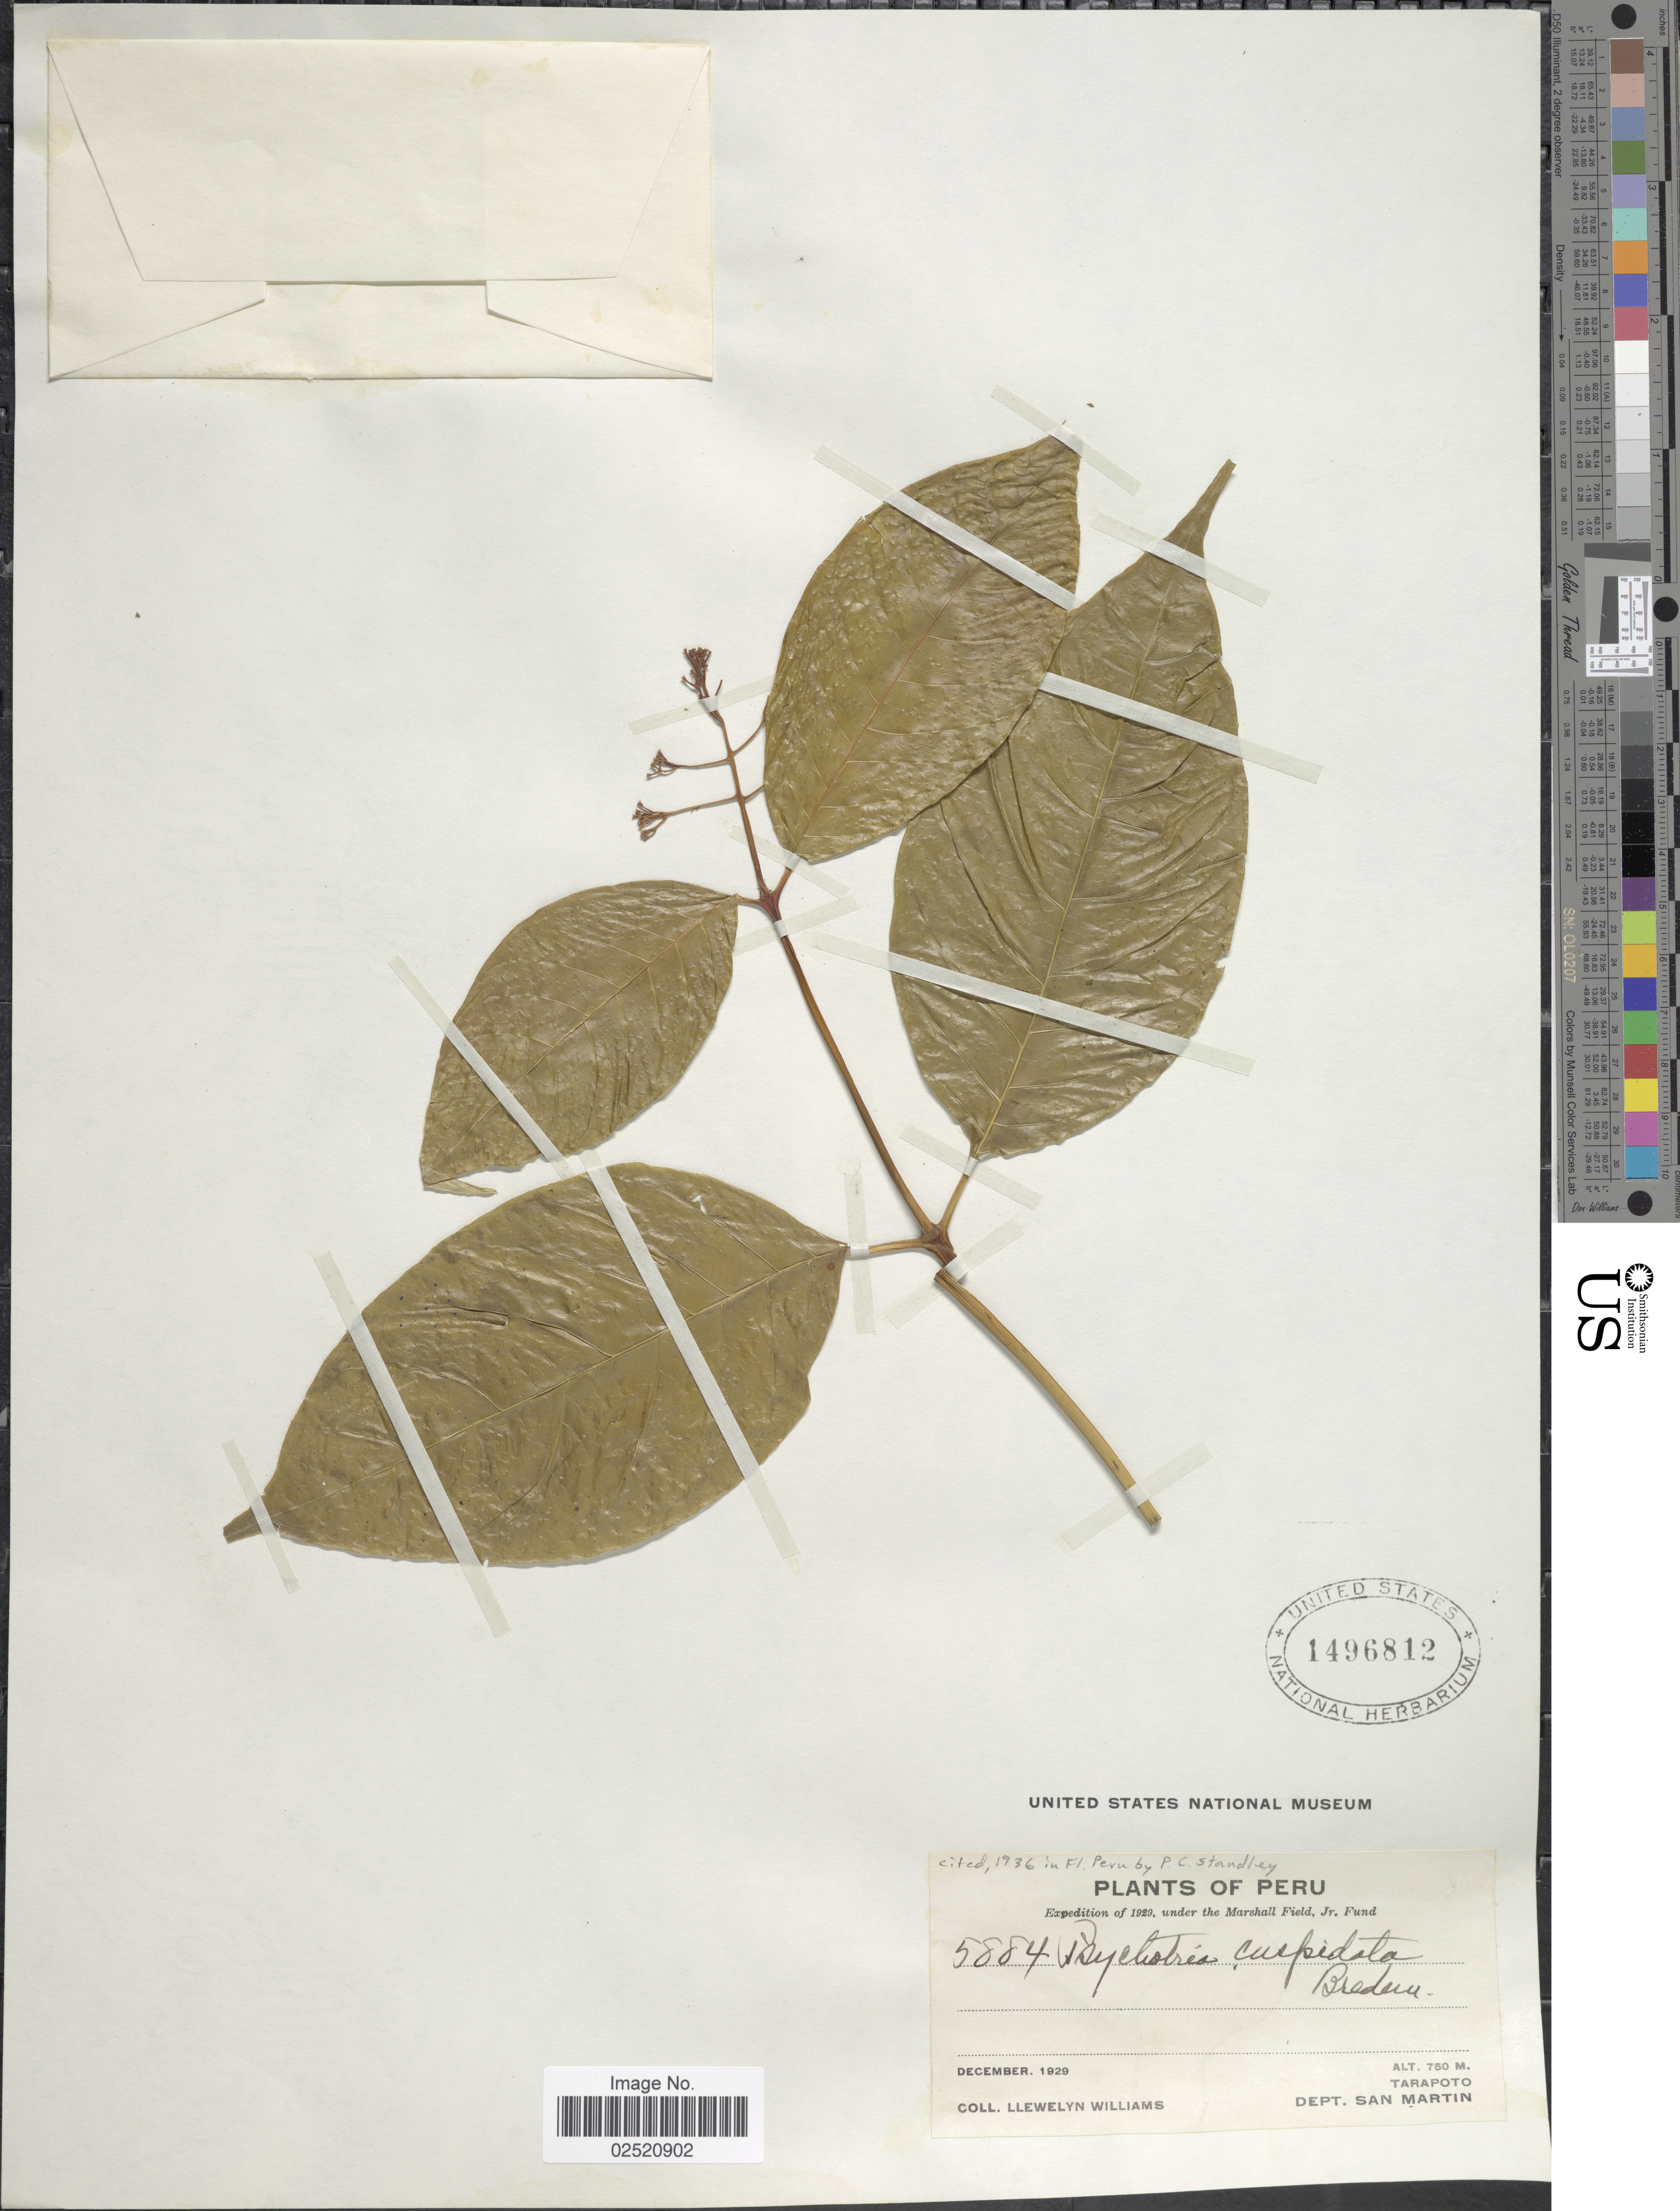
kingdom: Plantae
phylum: Tracheophyta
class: Magnoliopsida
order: Gentianales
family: Rubiaceae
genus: Psychotria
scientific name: Psychotria acuminata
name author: Benth.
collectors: Ll. Williams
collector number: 5884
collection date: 1929-12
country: Peru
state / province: San Martín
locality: Tarapoto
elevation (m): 750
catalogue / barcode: US 1496812